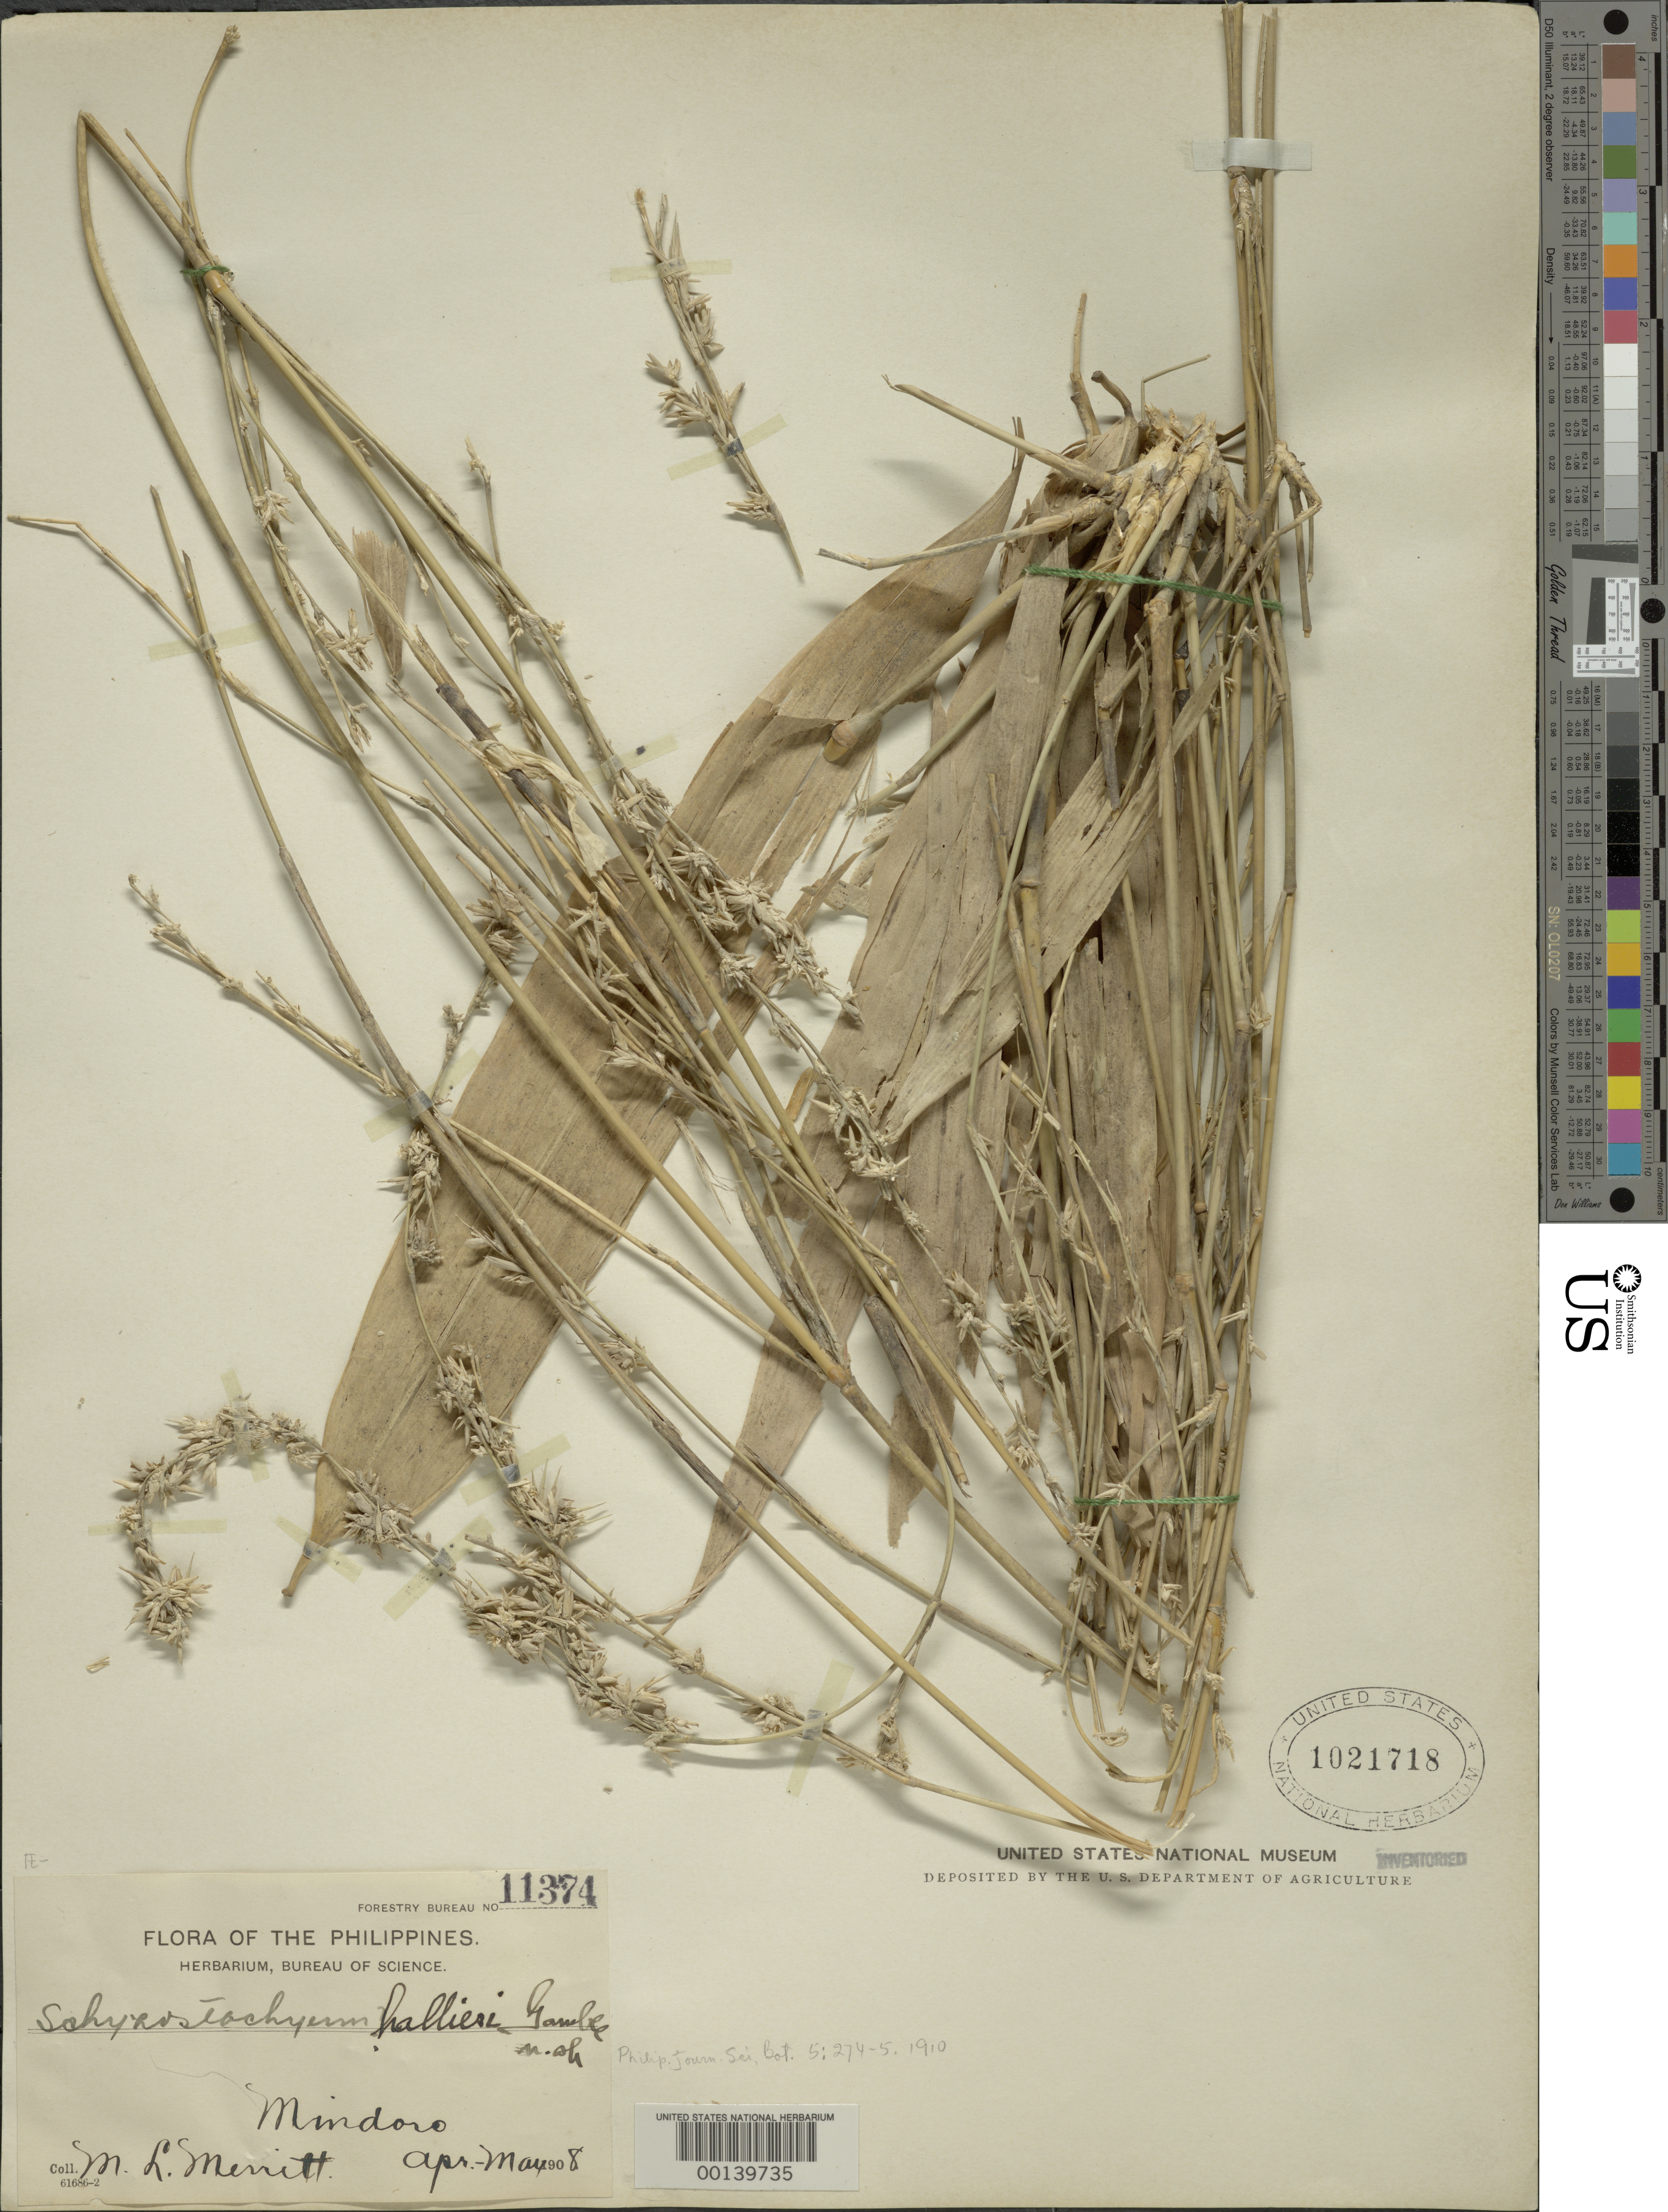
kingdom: Plantae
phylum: Tracheophyta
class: Liliopsida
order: Poales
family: Poaceae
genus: Schizostachyum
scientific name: Schizostachyum lima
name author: (Blanco) Merr.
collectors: M. L. Merritt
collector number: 11374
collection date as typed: Apr 1908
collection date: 1908-04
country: Philippines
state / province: Mimaropa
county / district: Mindoro Occidental / Mindoro Oriental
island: Mindoro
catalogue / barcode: US 1021718